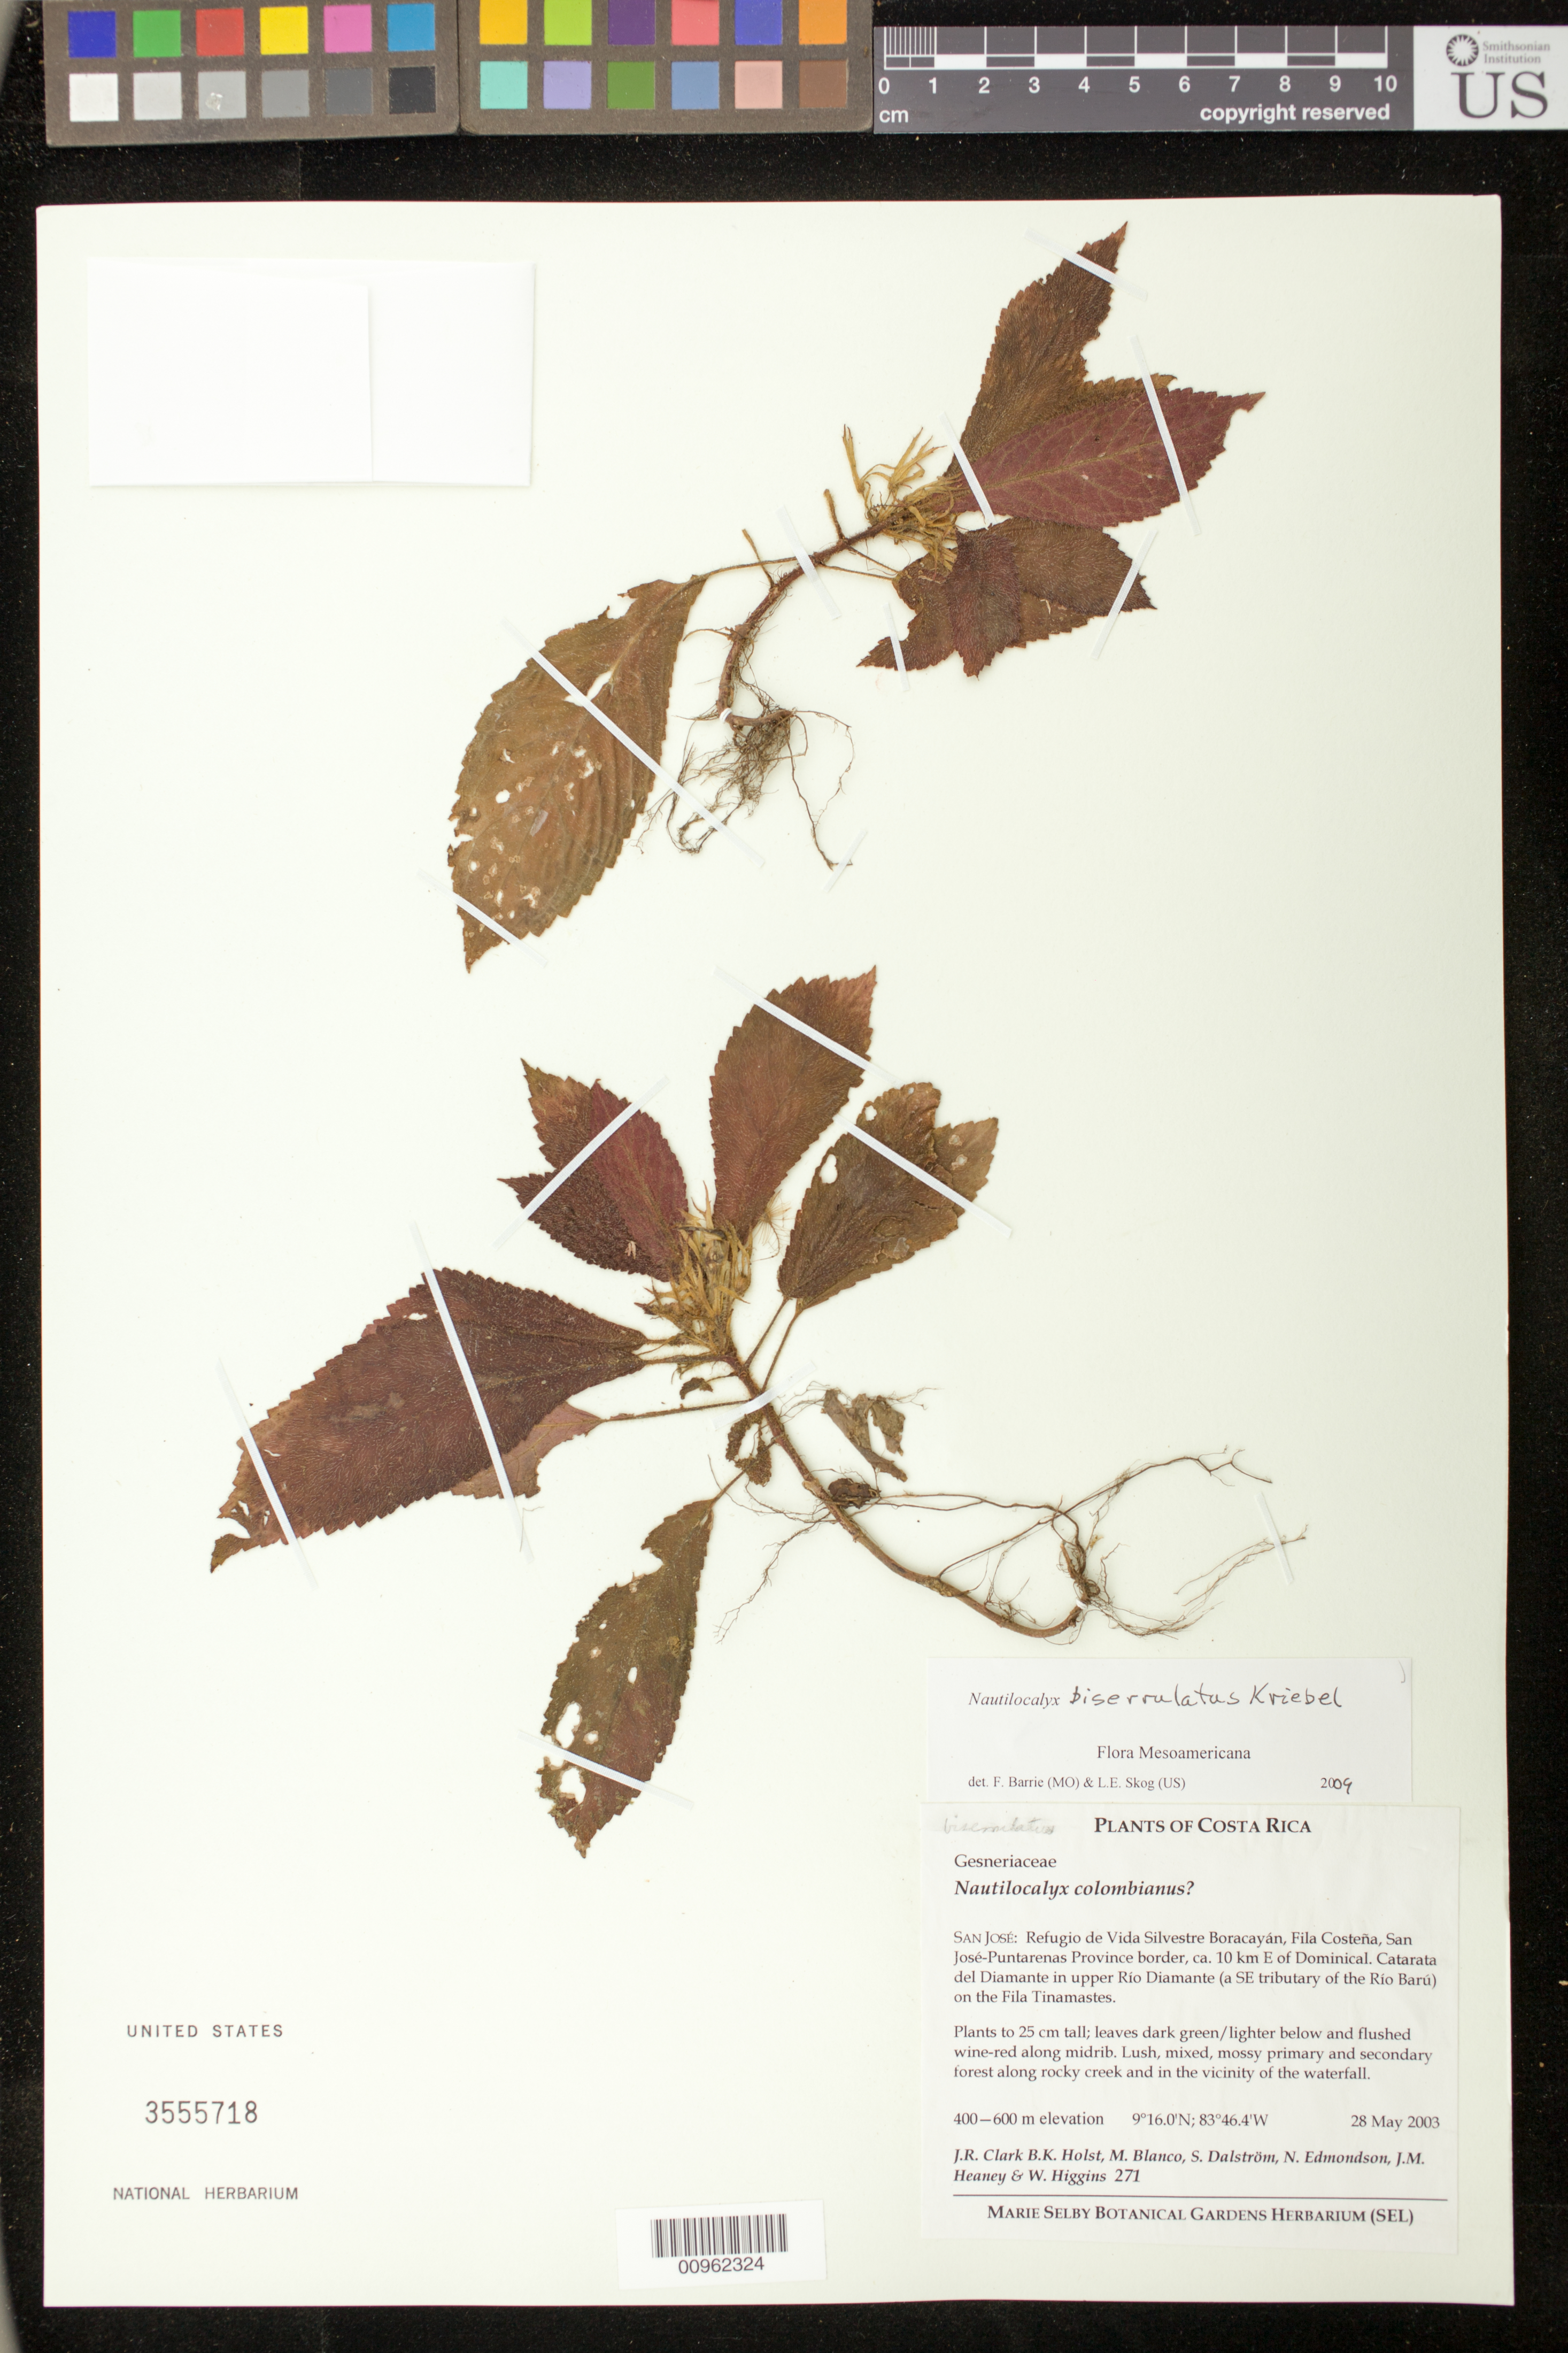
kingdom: Plantae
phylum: Tracheophyta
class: Magnoliopsida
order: Lamiales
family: Gesneriaceae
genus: Nautilocalyx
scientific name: Nautilocalyx biserrulatus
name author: Kriebel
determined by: Barrie, F. R.; Skog, Laurence E.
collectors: J. R. Clark & et al.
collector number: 271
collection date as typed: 28 May 2003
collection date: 2003-05-28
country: Costa Rica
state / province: San José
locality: San José: Refugio de Vida Silvestre Boracayán, Fila Costeña, San José-Puntarenas province border, ca. 10 km E of Dominical. Catarata del Diamente in upper Río Diamante (a SE tributary of the Río Barú) on the Fila Tinamastes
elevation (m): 400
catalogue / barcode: US 3555718